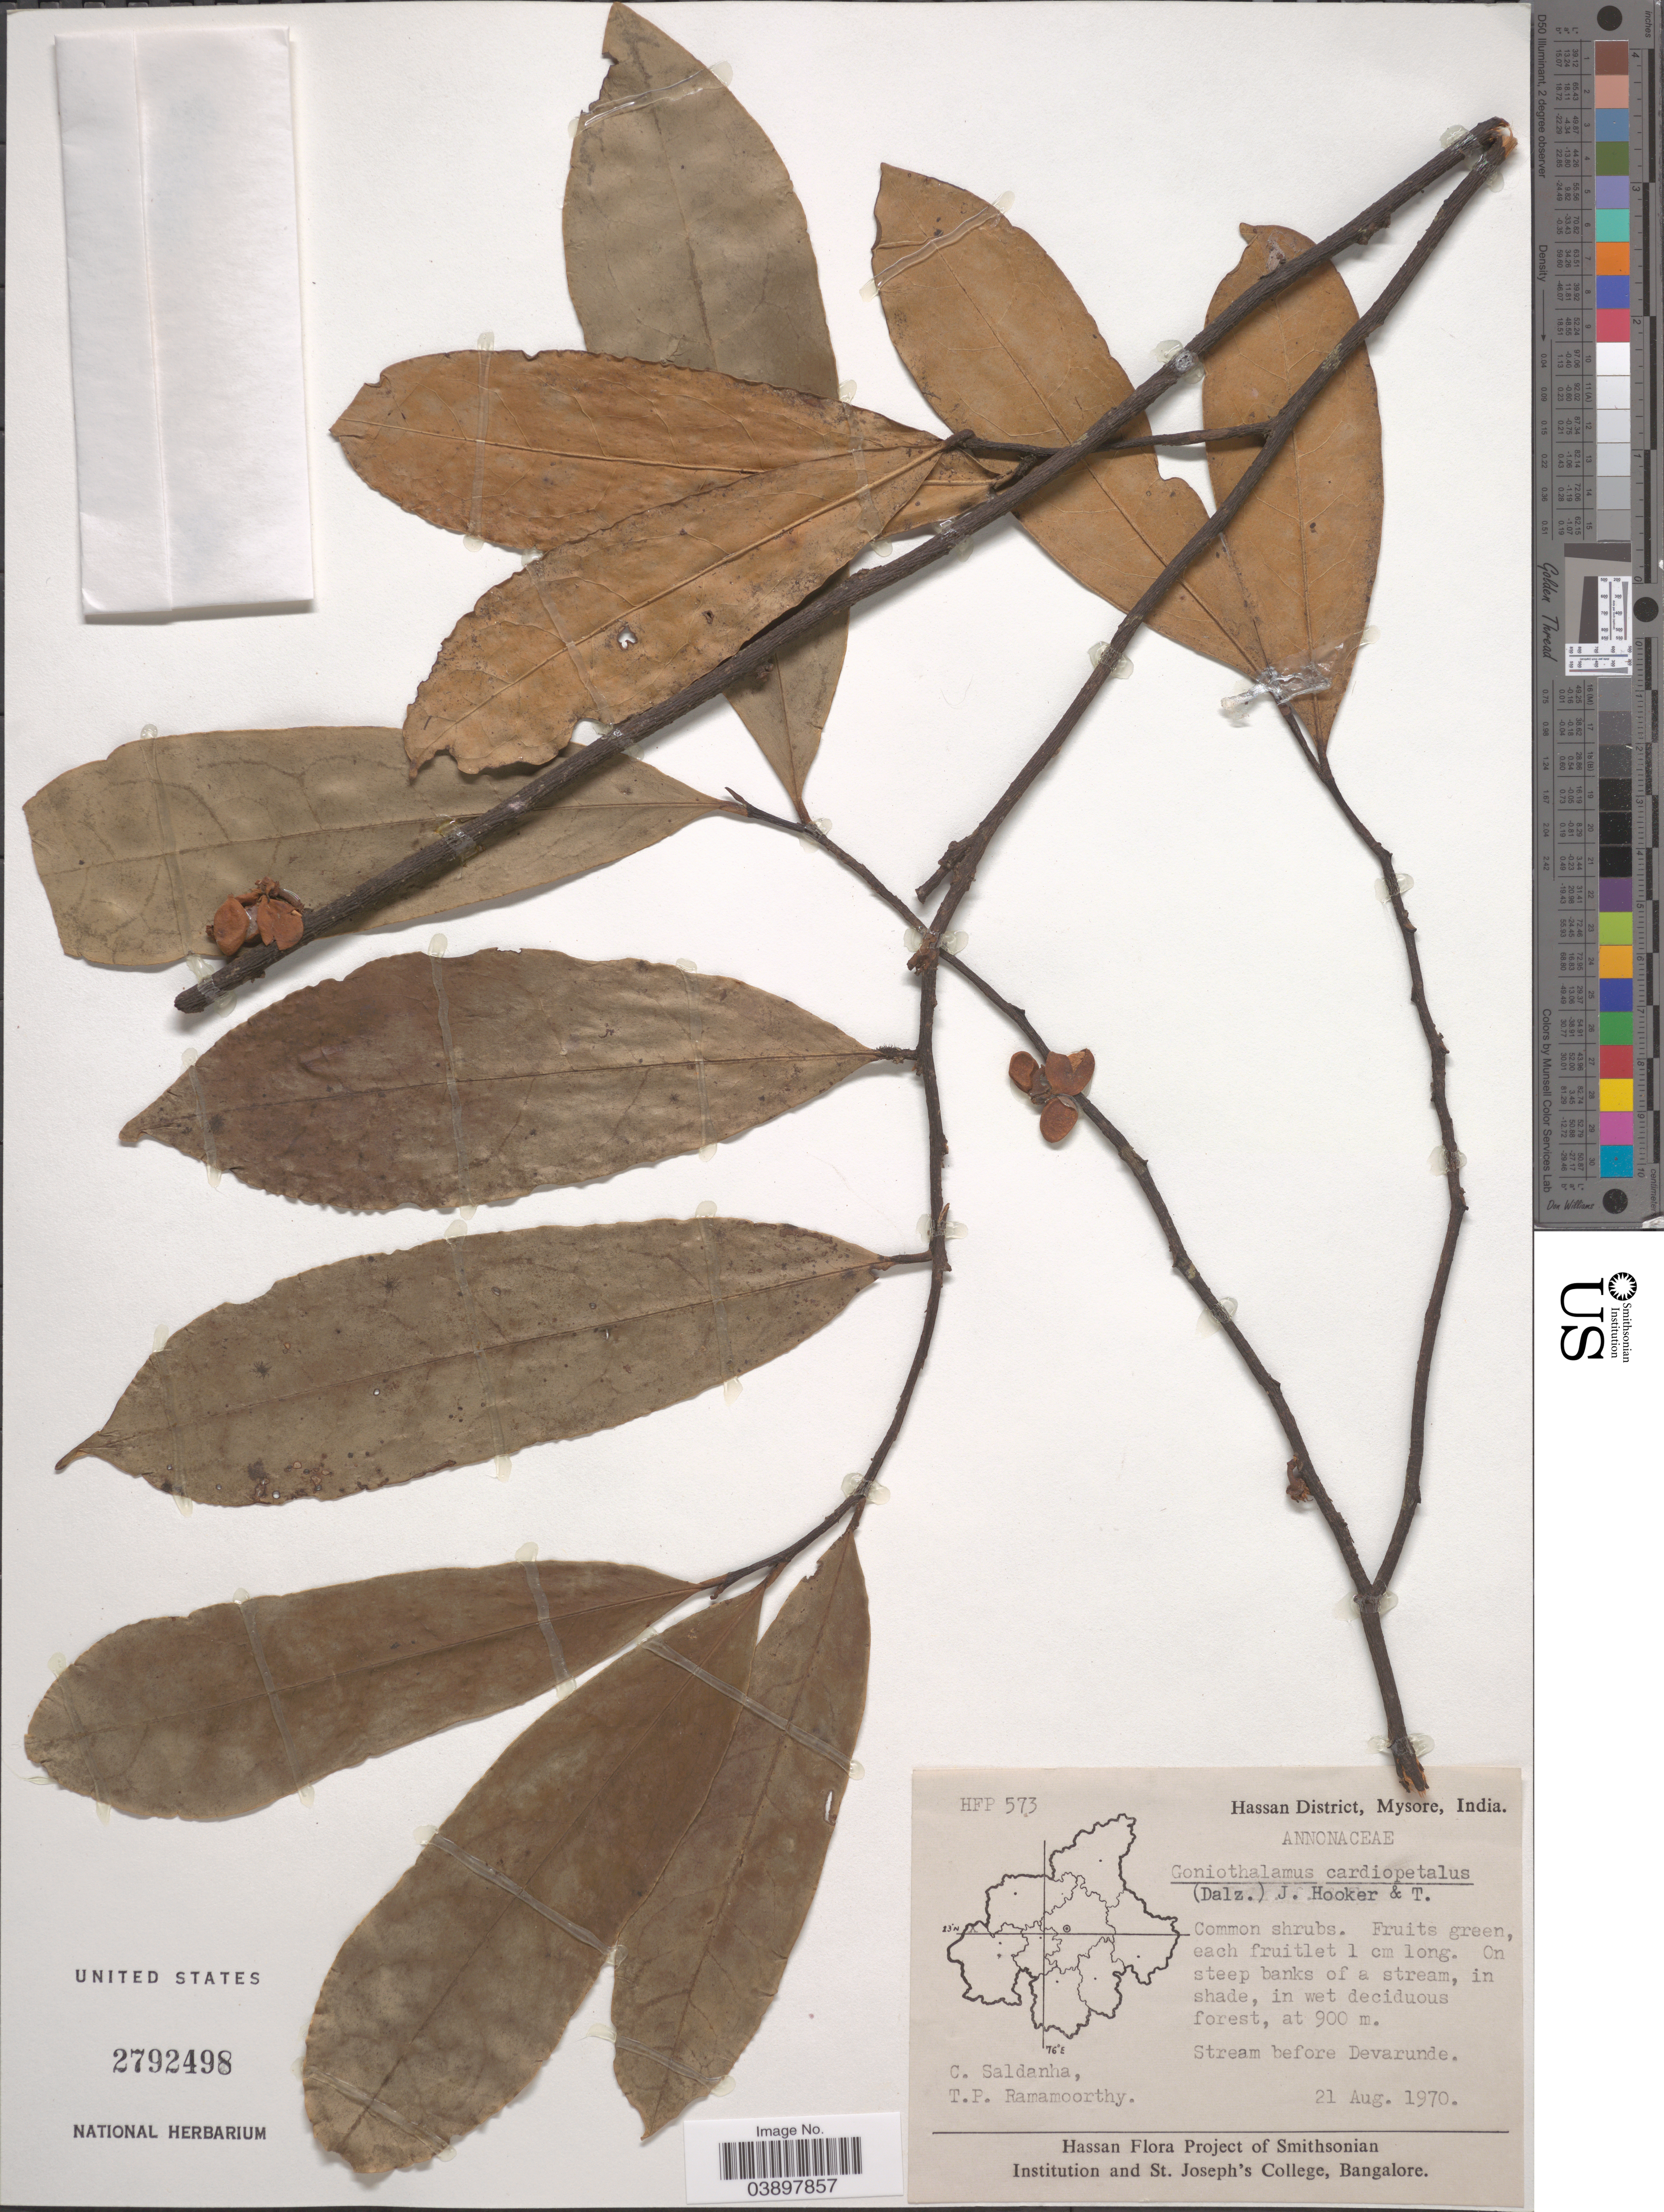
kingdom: Plantae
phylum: Tracheophyta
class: Magnoliopsida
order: Magnoliales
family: Annonaceae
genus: Goniothalamus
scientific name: Goniothalamus cardiopetalus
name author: Hook. f. & Thomson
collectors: C. Saldanha & T. P. Ramamoorthy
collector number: HFP 573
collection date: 1970-08-21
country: India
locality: Hassan District, Mysore. Stream before Devarunde.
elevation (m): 900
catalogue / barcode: US 2792498